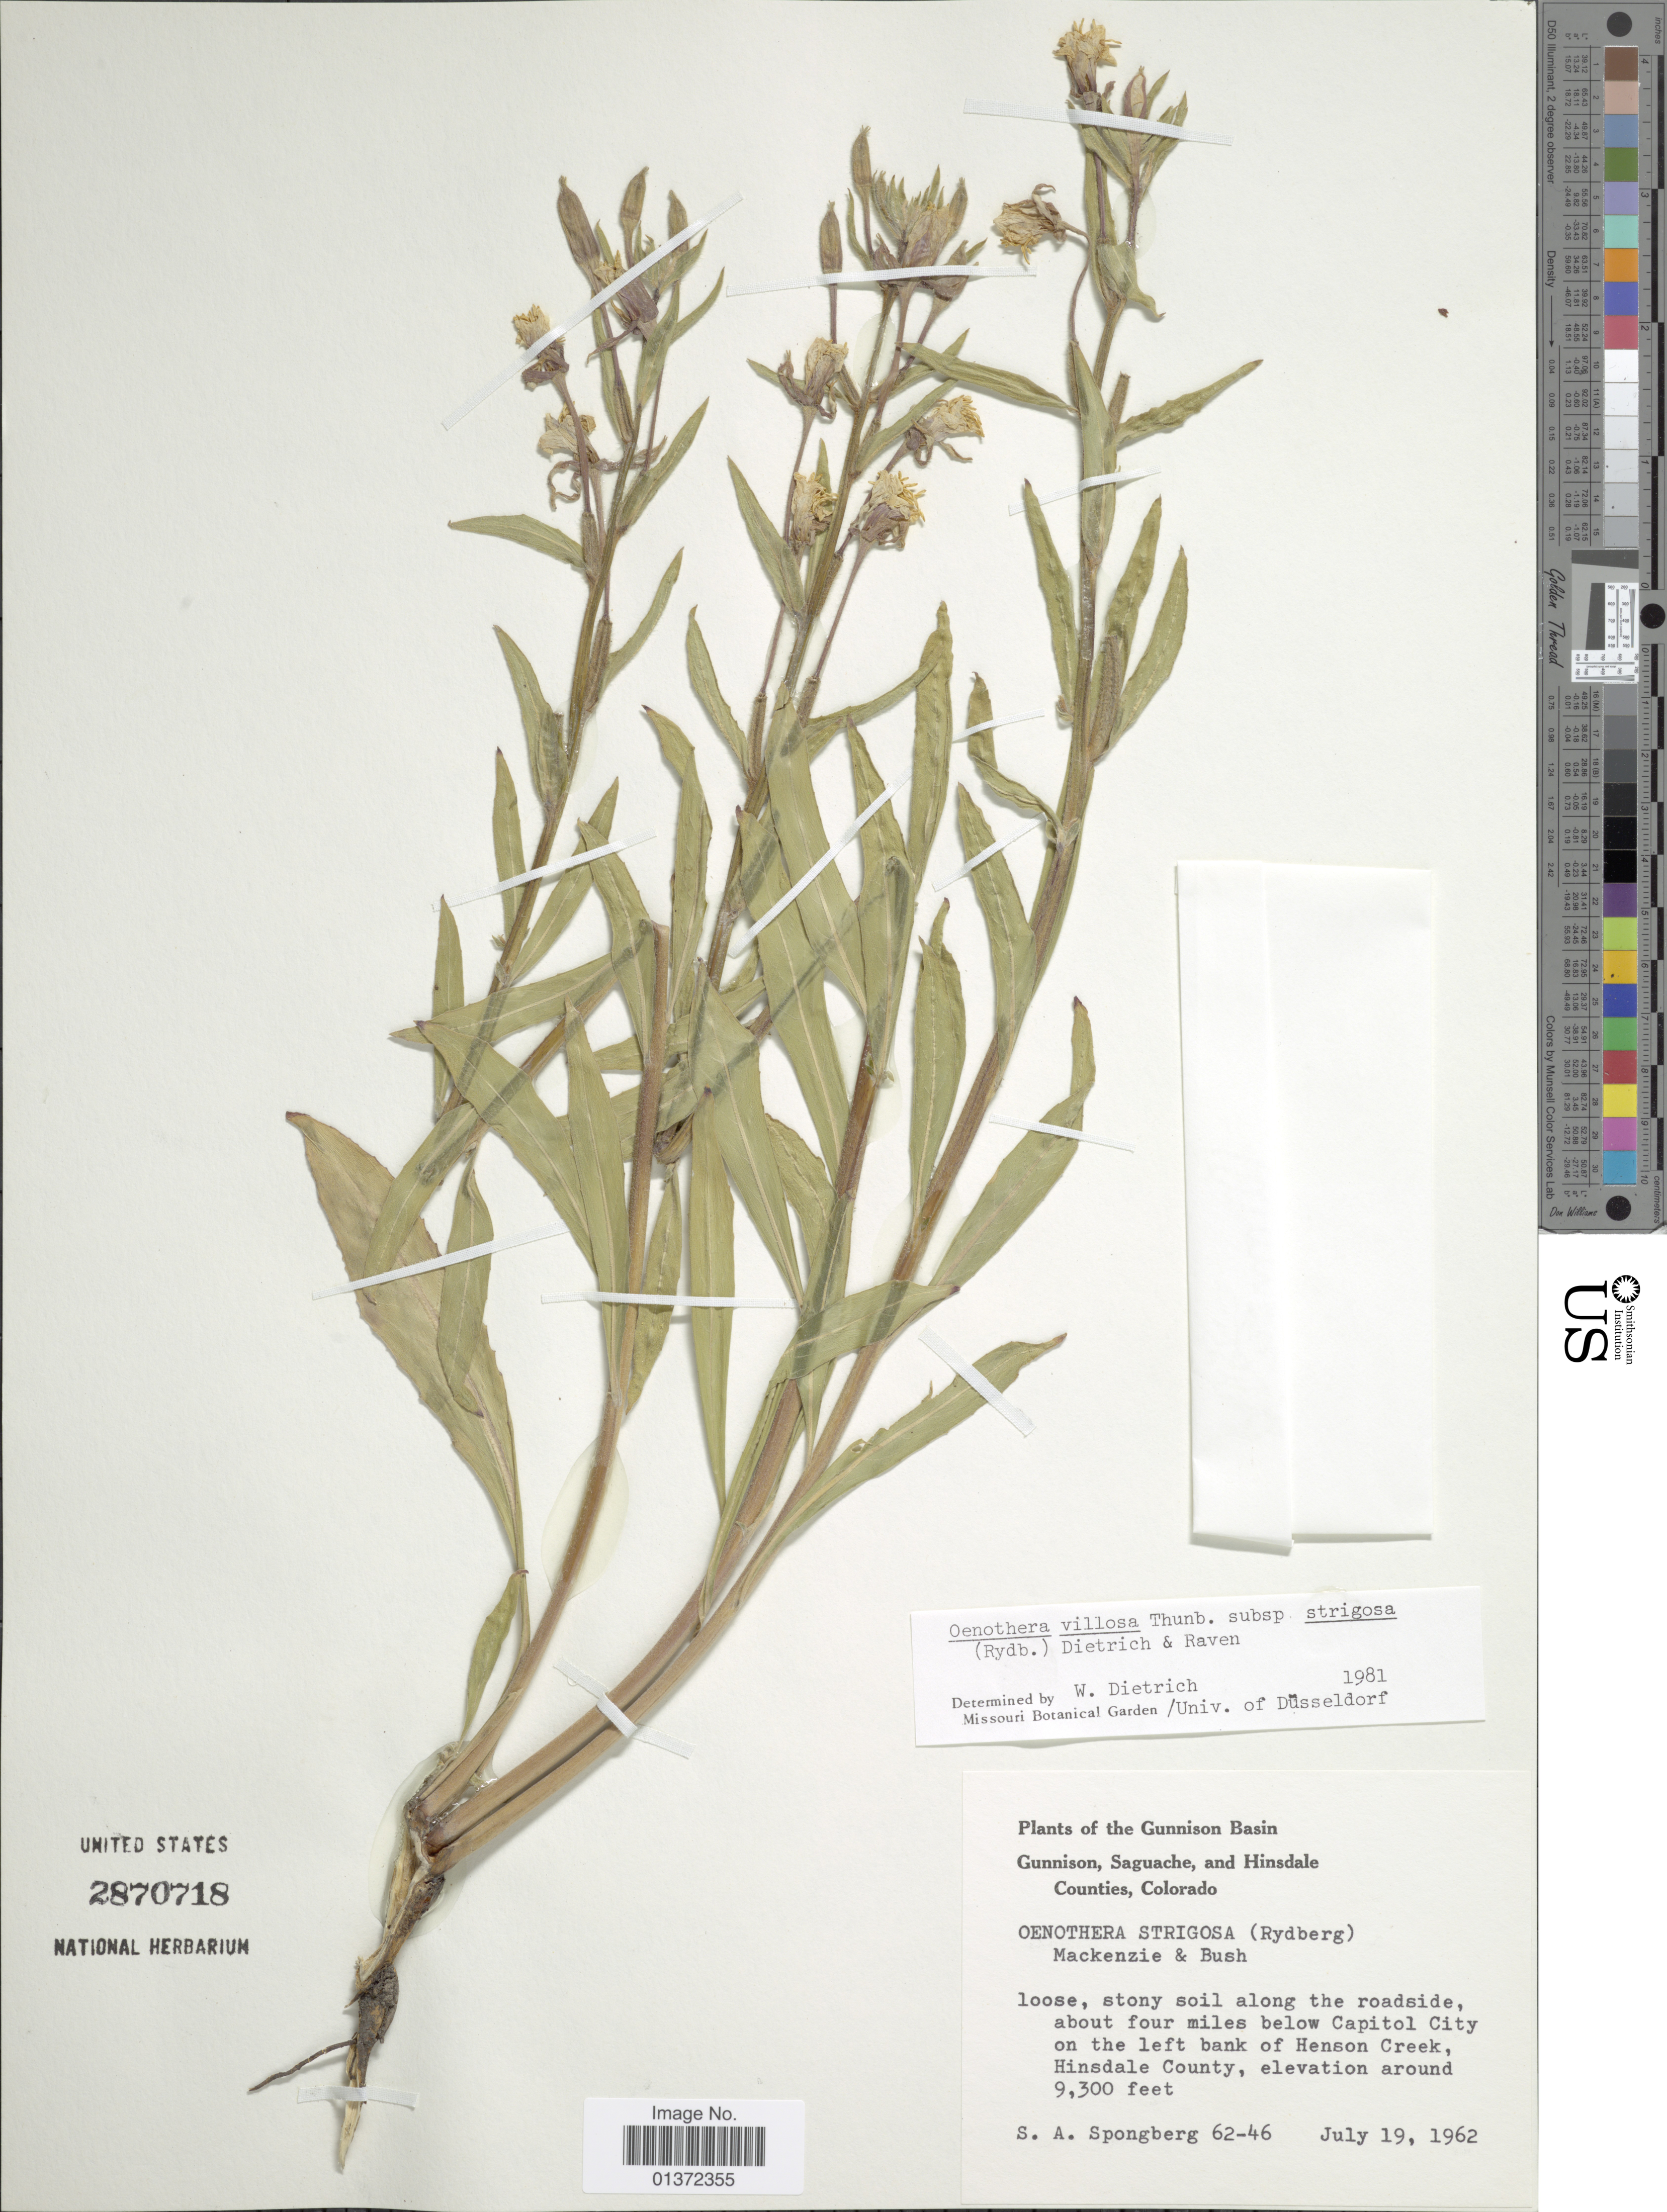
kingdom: Plantae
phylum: Tracheophyta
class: Magnoliopsida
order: Myrtales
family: Onagraceae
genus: Oenothera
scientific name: Oenothera villosa subsp. strigosa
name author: (Rydb.) W. Dietr. & P.H. Raven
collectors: S. A.Spongberg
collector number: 62-46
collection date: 1962-07-19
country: United States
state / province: Colorado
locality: Gunnison Basin, Gunnison, Saguache, and Hinsdale Counties, along the roadside, about four miles below Capitol City on the left bank of Henson Creek, Hinsdale County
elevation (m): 2835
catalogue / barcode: US 2870718